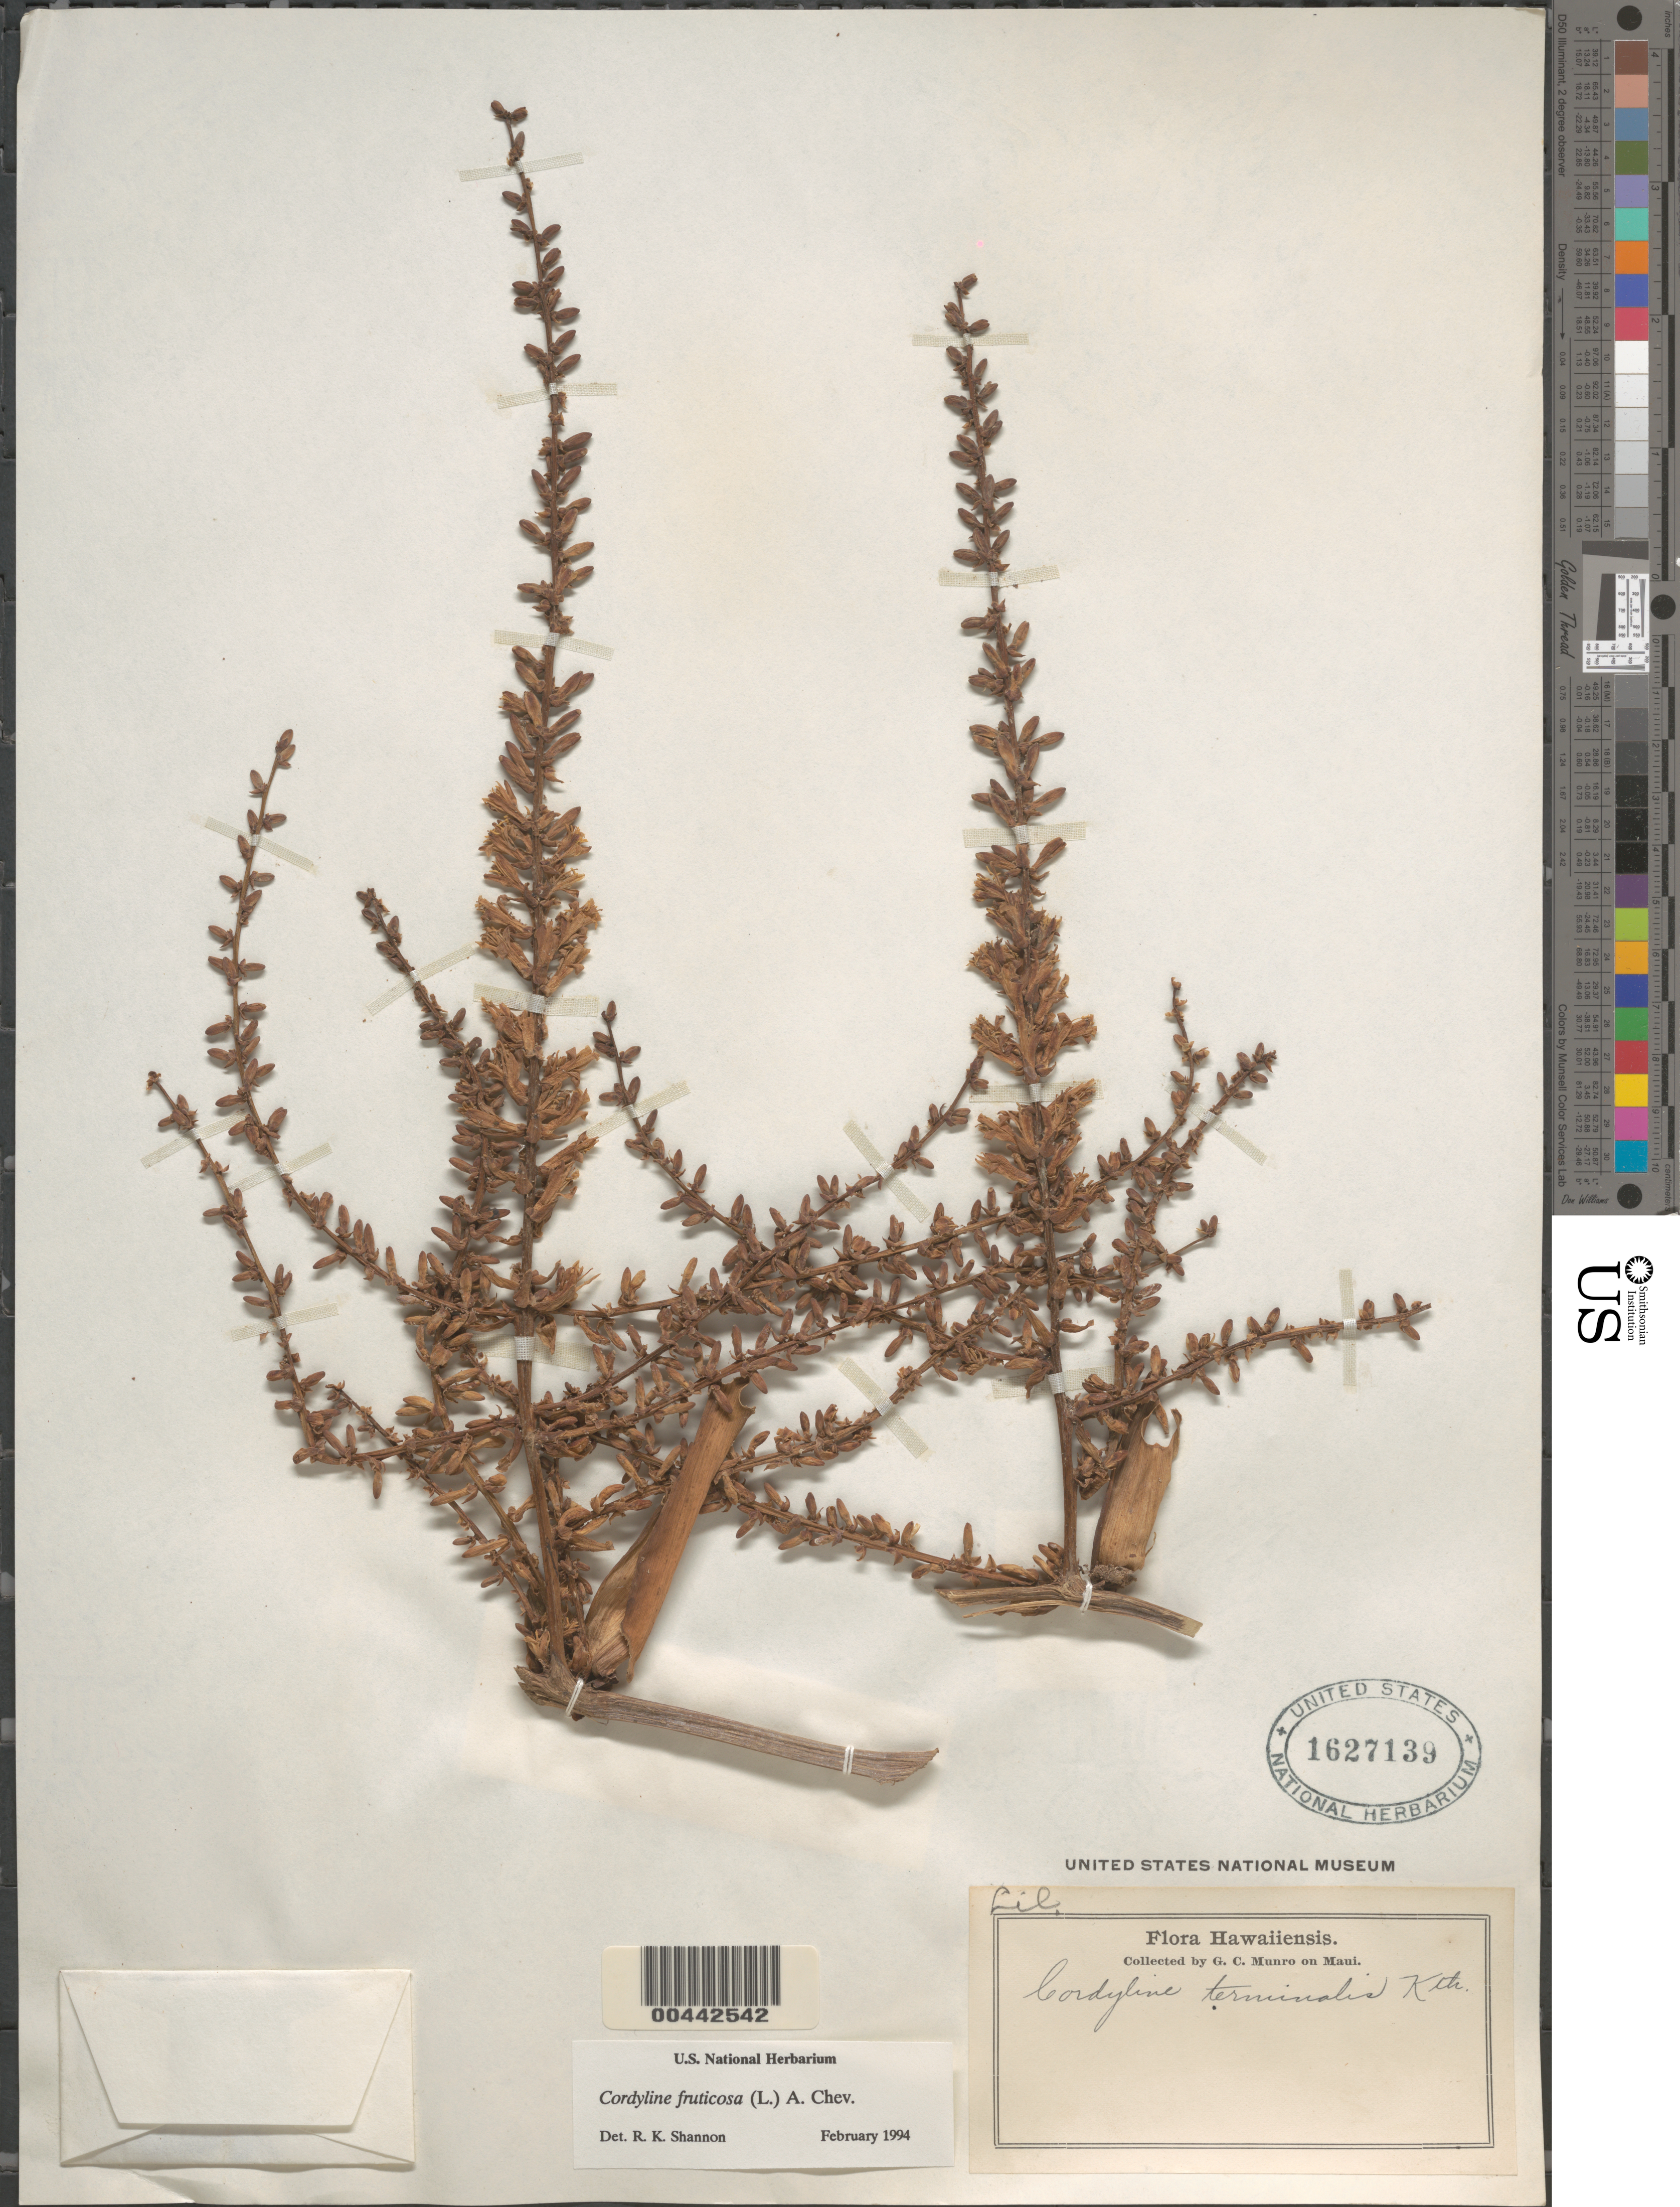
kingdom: Plantae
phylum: Tracheophyta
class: Liliopsida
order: Asparagales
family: Asparagaceae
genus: Cordyline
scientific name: Cordyline fruticosa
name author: (L.) A. Chev.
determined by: Shannon, R. K., (UNITED STATES)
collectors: G. C. Munro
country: United States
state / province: Hawaii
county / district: Maui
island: Maui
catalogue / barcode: US 1627139